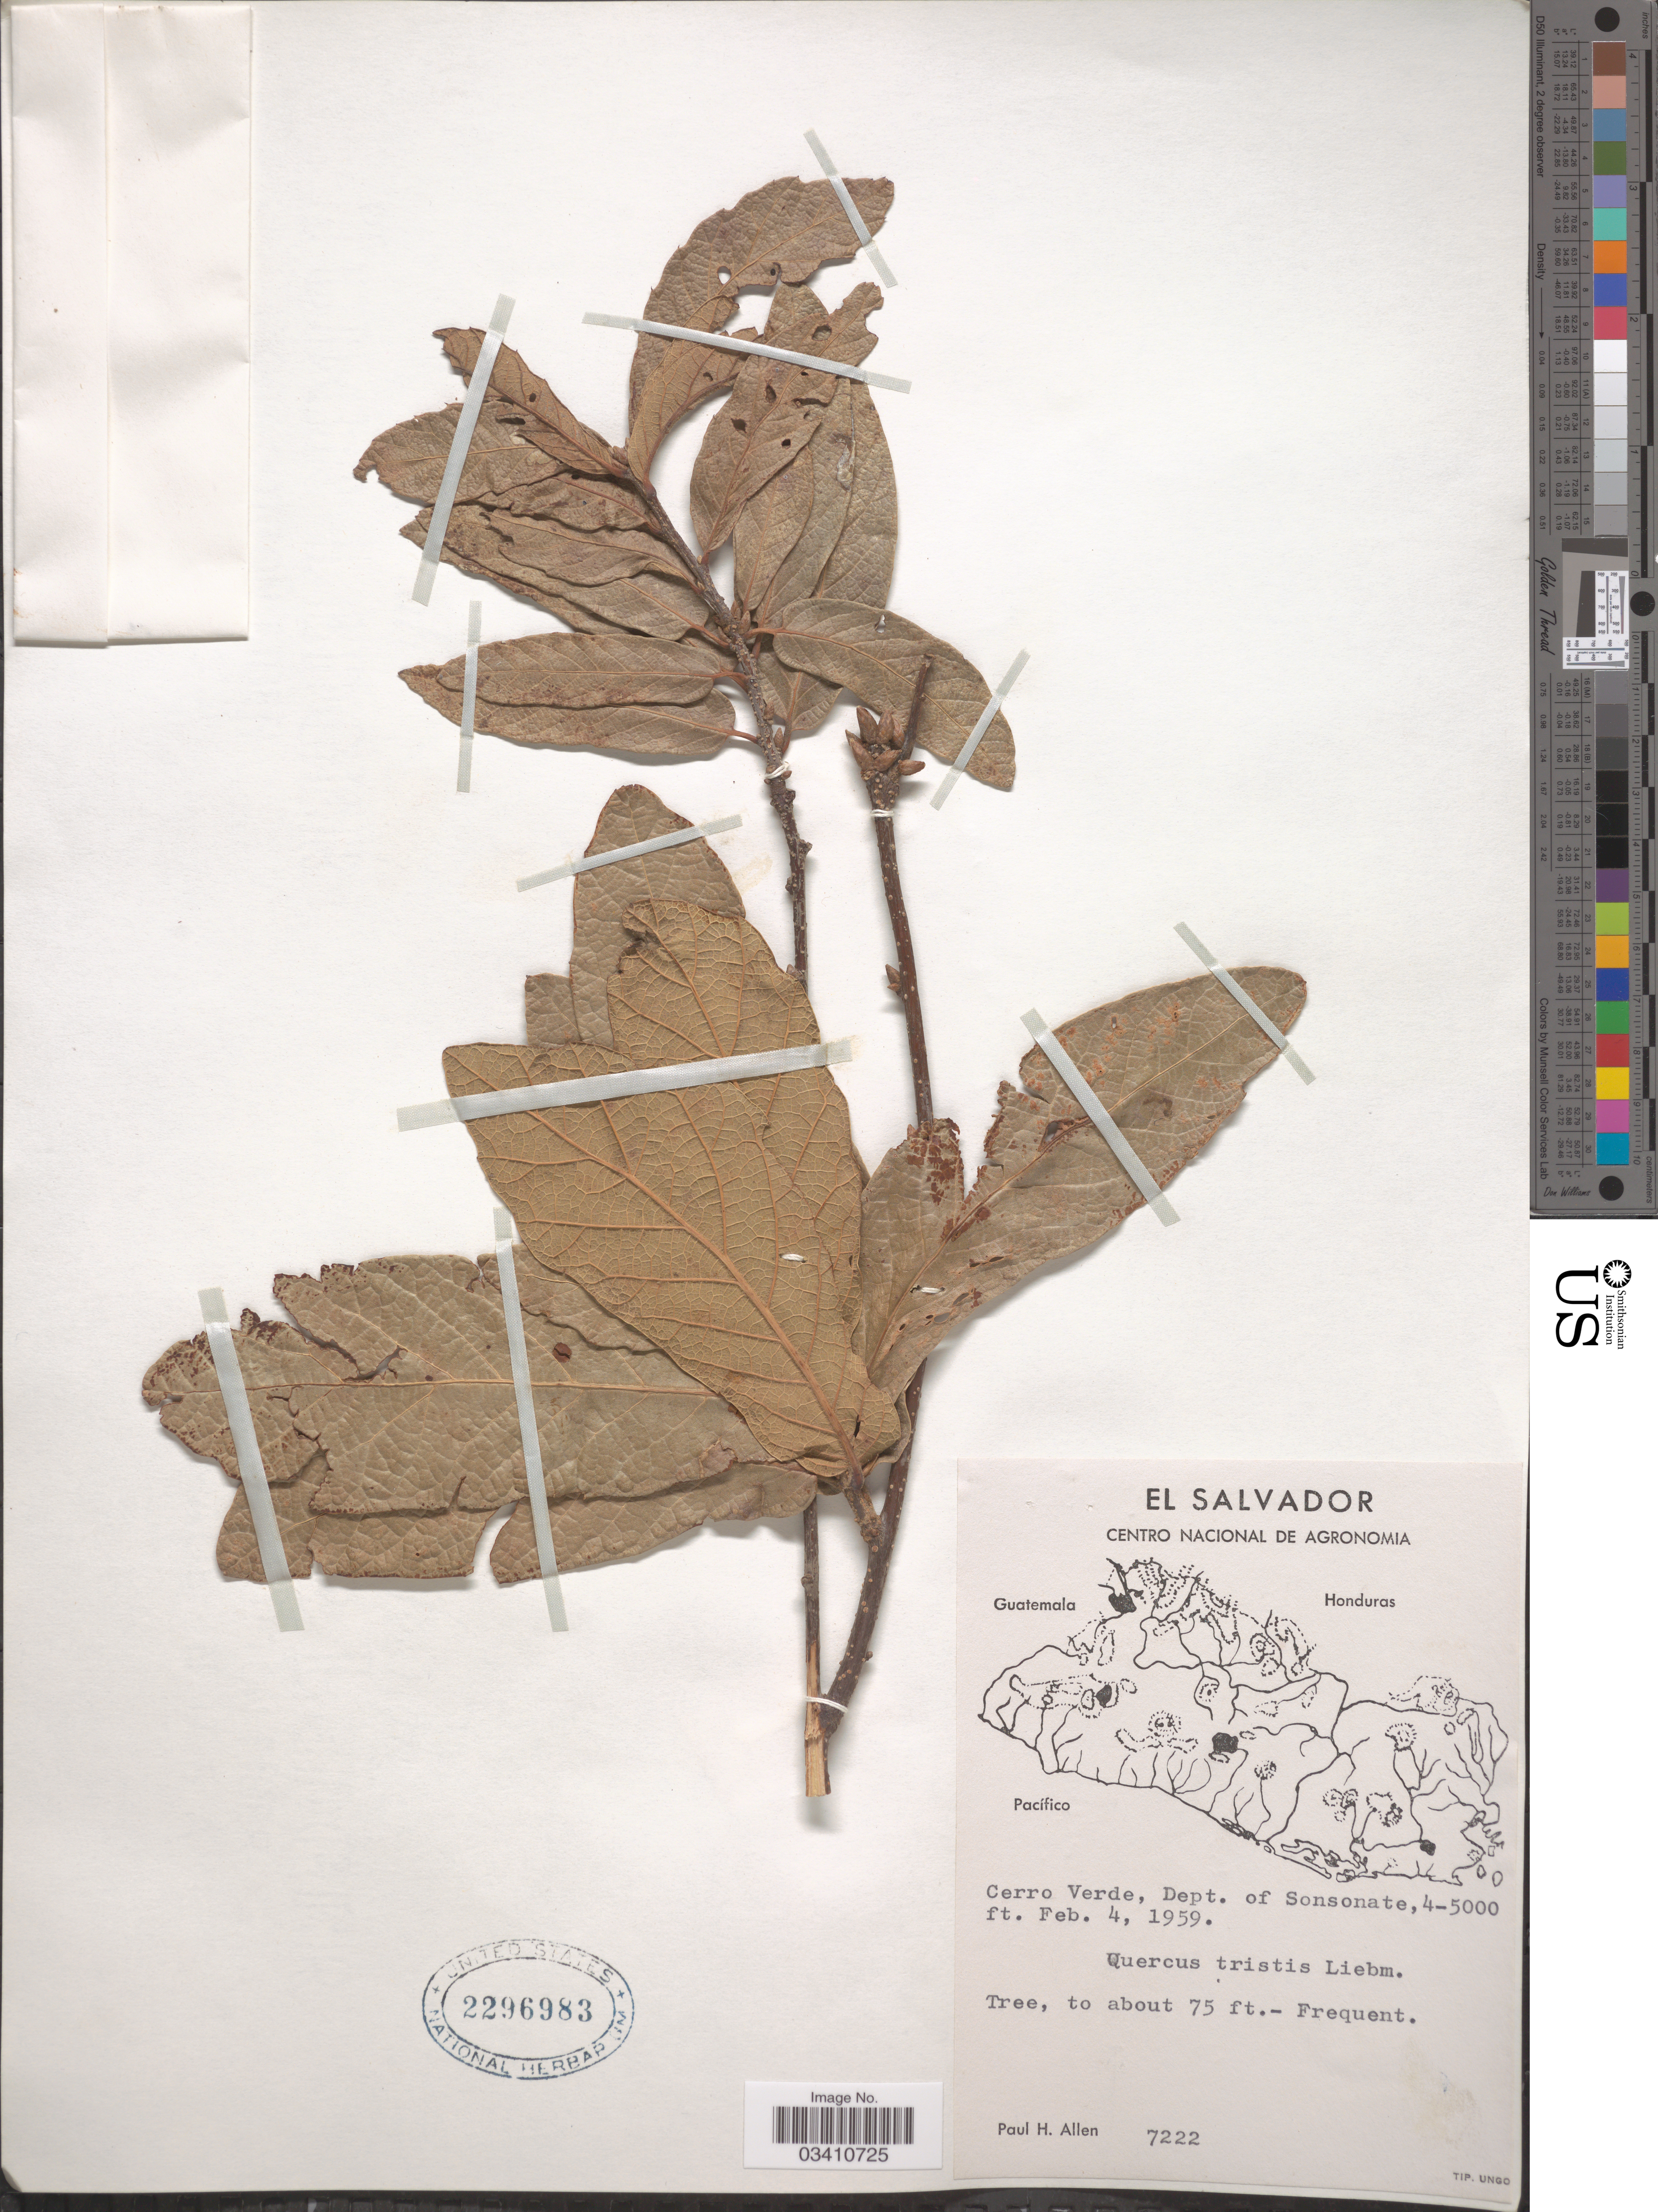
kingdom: Plantae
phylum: Tracheophyta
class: Magnoliopsida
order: Fagales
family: Fagaceae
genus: Quercus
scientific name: Quercus tristis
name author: Liebm.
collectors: P. H. Allen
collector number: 7222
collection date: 1959-02-04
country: El Salvador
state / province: Sonsonate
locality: Cerro Verde, Dept. of Sonsonate.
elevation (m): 1219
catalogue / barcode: US 2296983